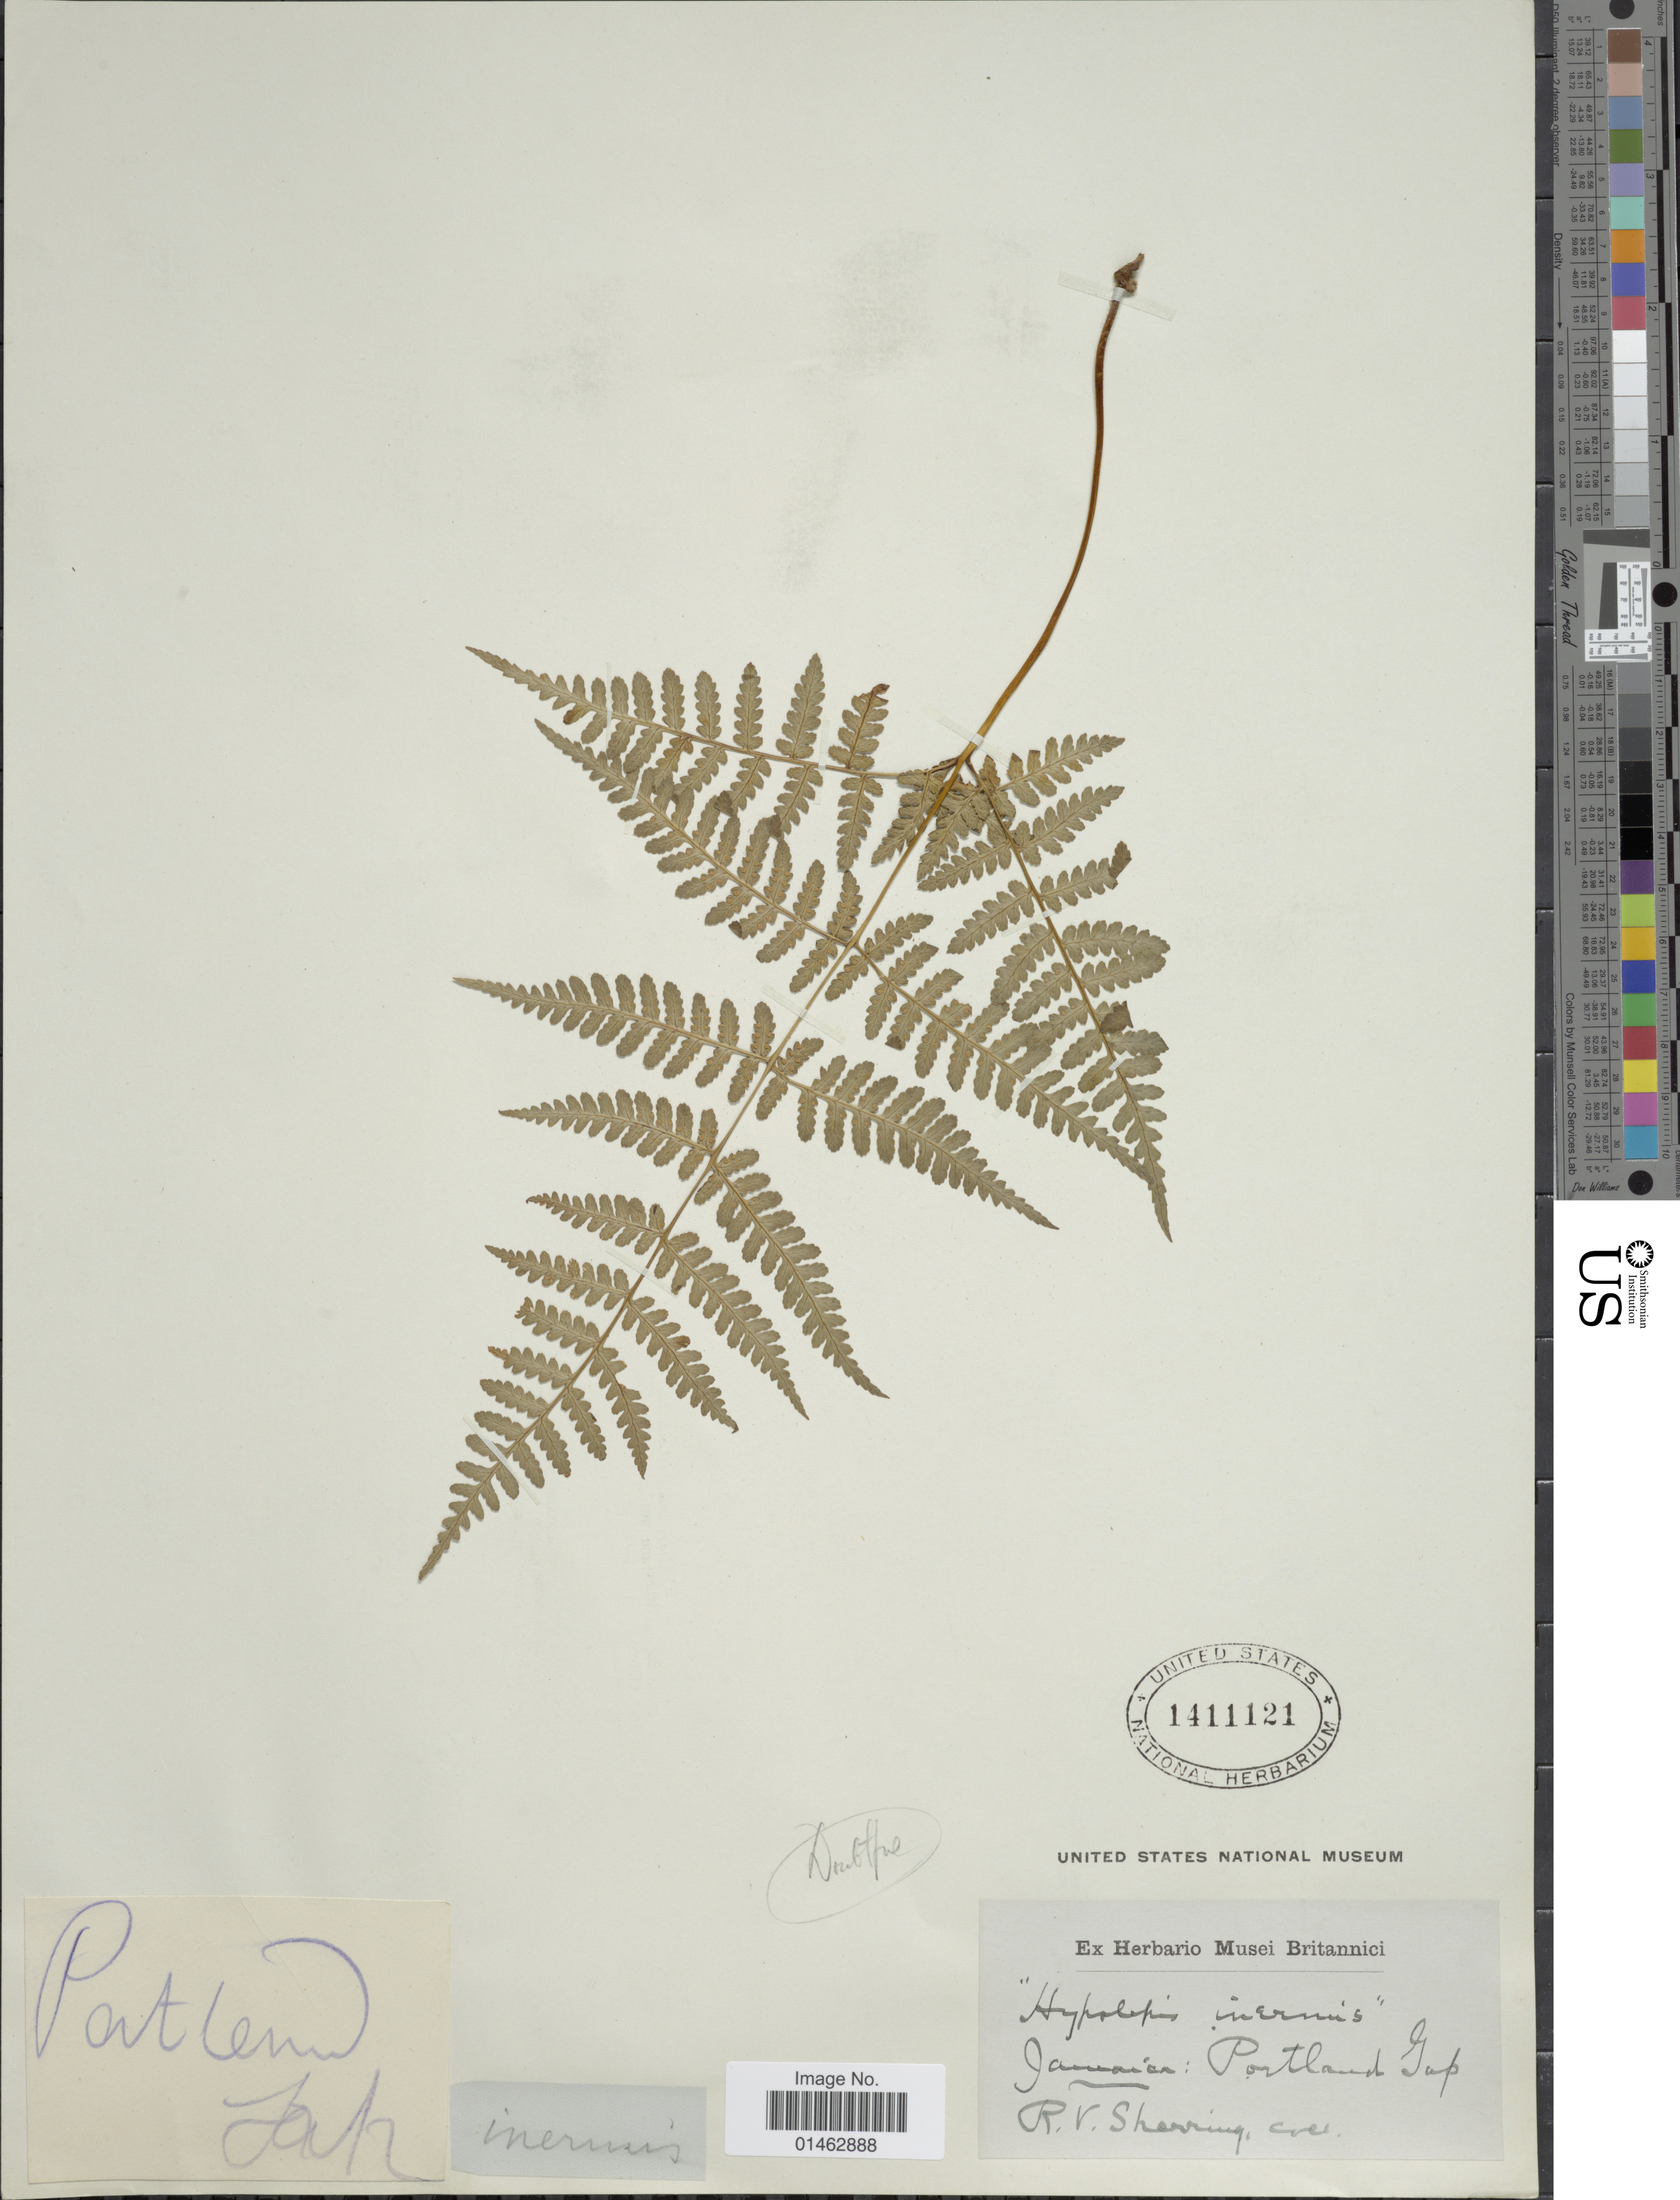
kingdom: Plantae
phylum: Tracheophyta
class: Polypodiopsida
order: Polypodiales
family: Dennstaedtiaceae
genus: Hypolepis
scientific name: Hypolepis repens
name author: (L.) C. Presl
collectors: R. Sherring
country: Jamaica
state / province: Portland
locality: Portland Gap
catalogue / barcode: US 1411121